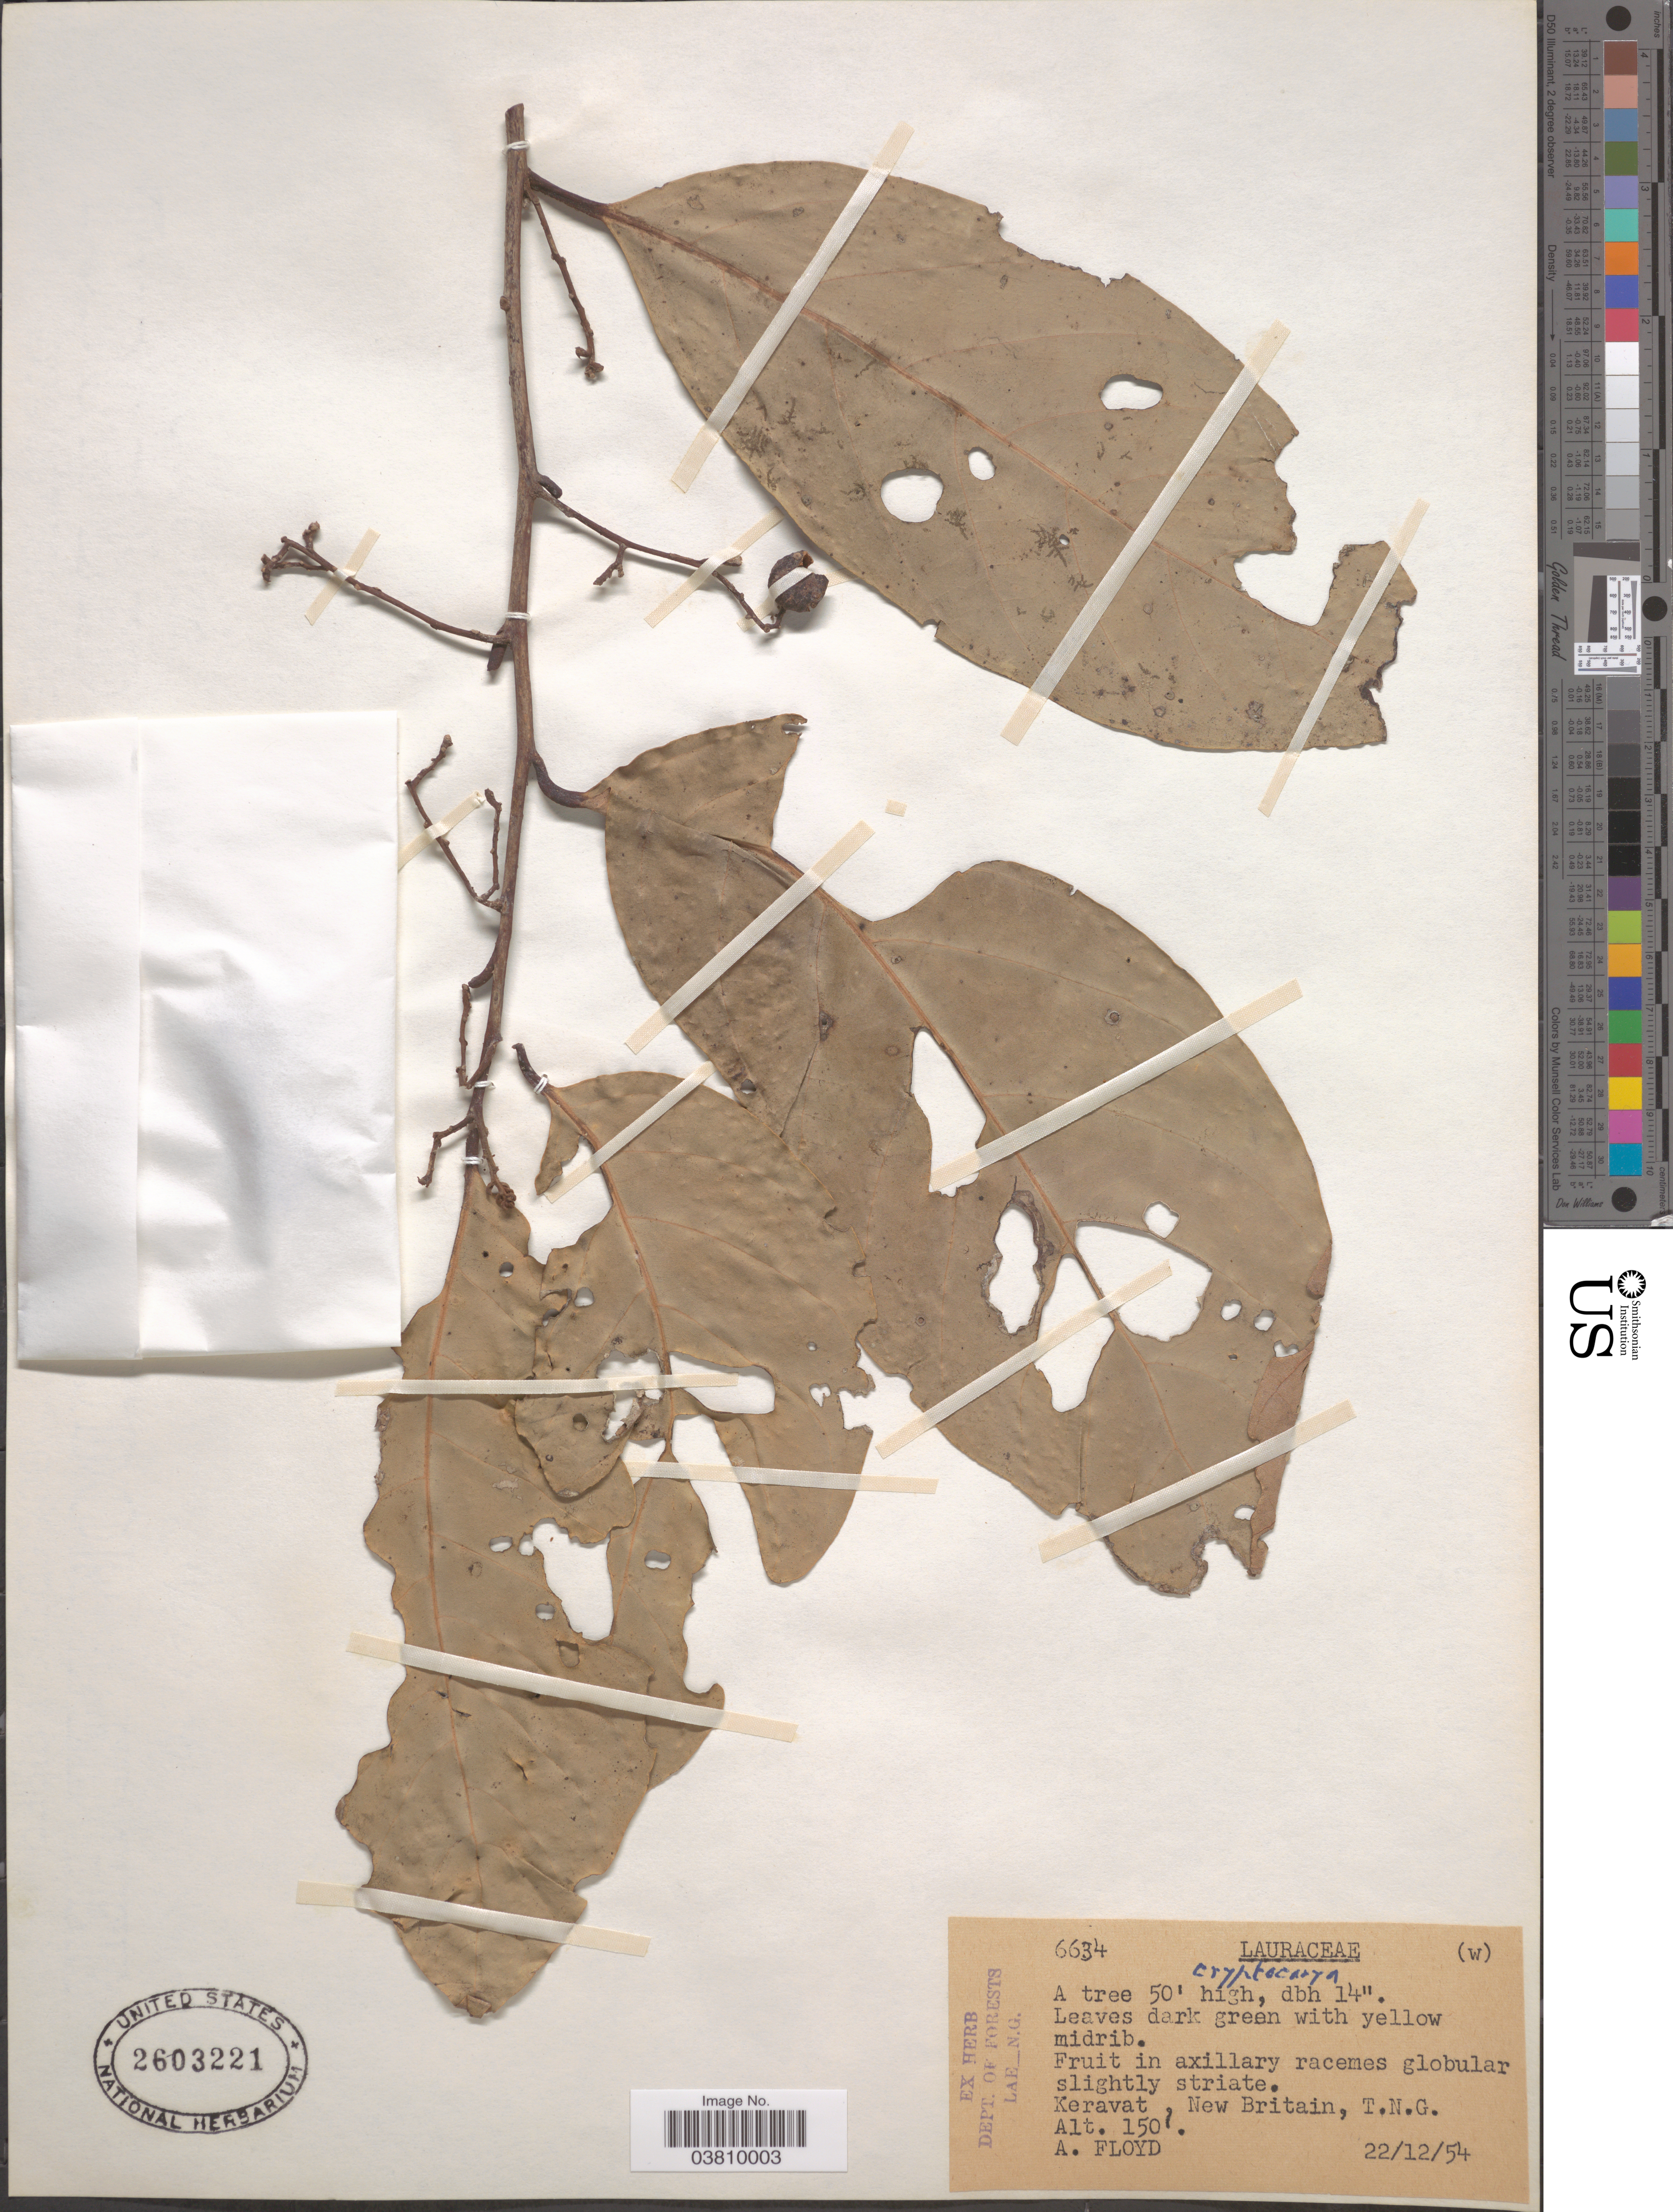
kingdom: Plantae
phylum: Tracheophyta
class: Magnoliopsida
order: Laurales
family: Lauraceae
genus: Cryptocarya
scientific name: Cryptocarya sp.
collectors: A. Floyd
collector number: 6634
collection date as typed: Transcribed d/m/y: 22/12/54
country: Papua New Guinea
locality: Keravat, New Britain, T.N.G.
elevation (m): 46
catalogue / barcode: US 2603221